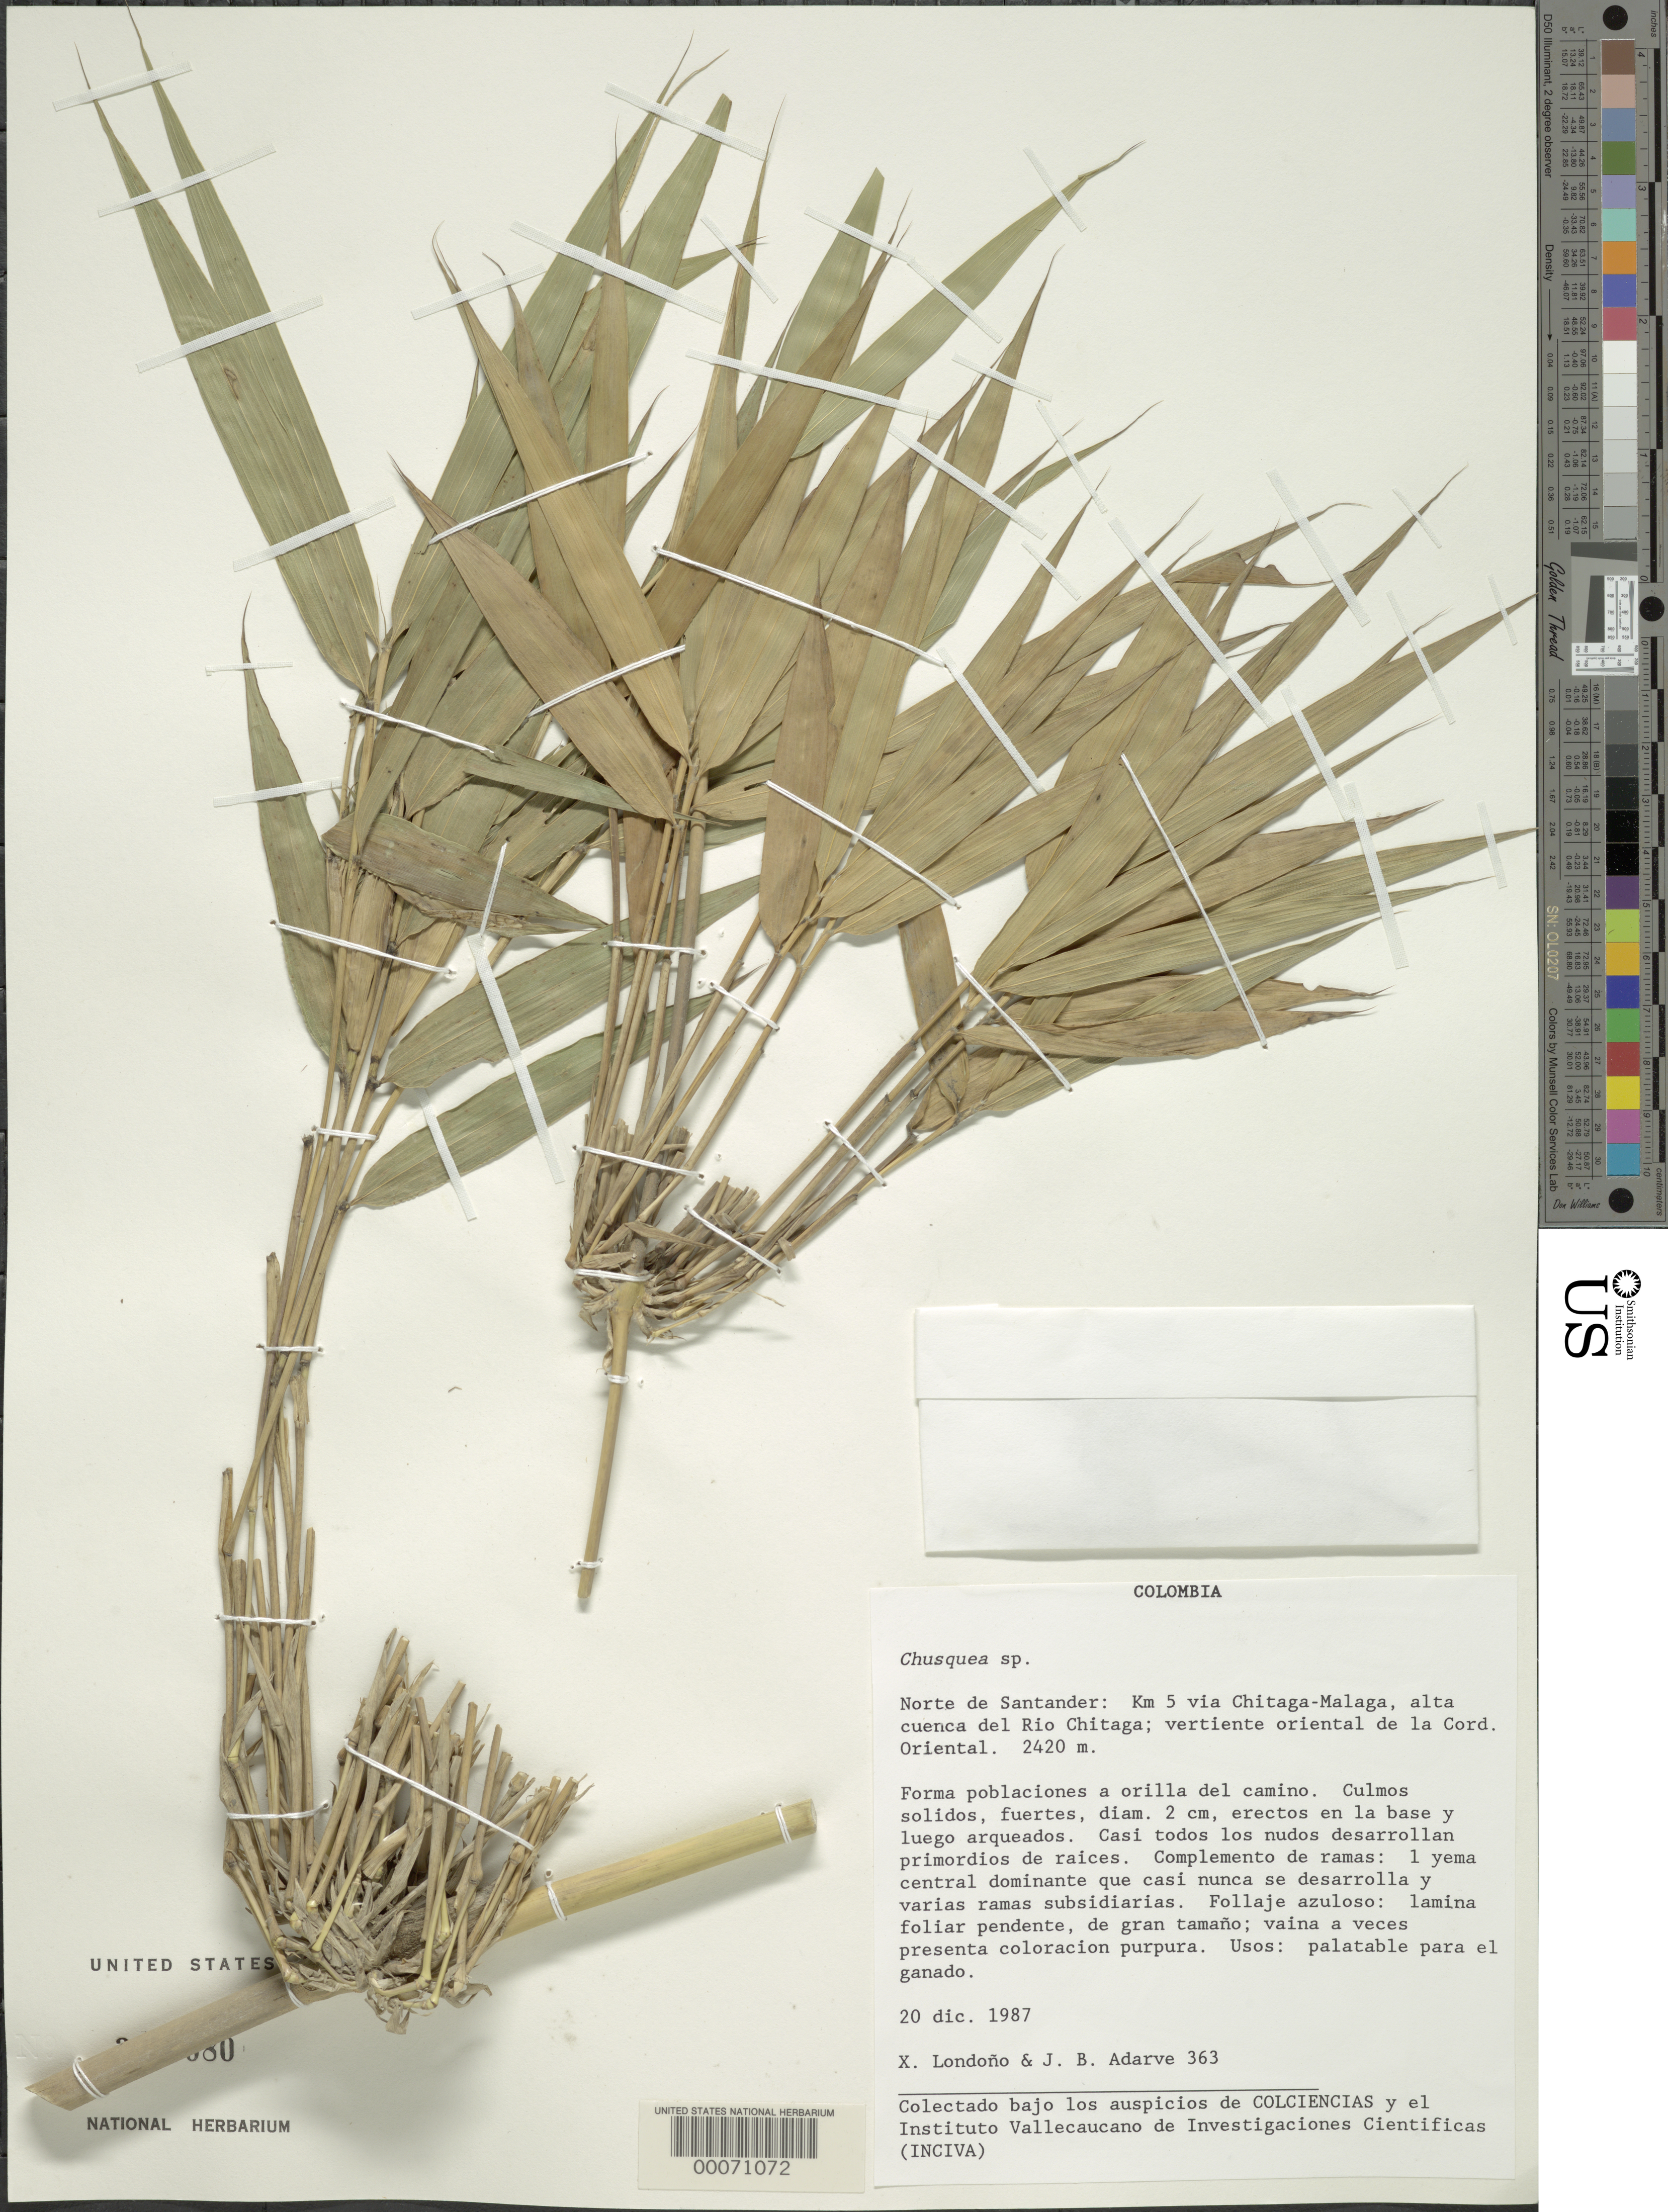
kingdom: Plantae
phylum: Tracheophyta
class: Liliopsida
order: Poales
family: Poaceae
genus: Chusquea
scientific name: Chusquea sp.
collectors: X. Londoño & J. B. Adarve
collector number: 363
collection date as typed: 20 Dec 1987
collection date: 1987-12-20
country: Colombia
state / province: Norte de Santander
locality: Km 2 via Chitaga-Malaga, Rio Chitaga, E slope of La Cord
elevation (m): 2420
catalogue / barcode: US 3087080